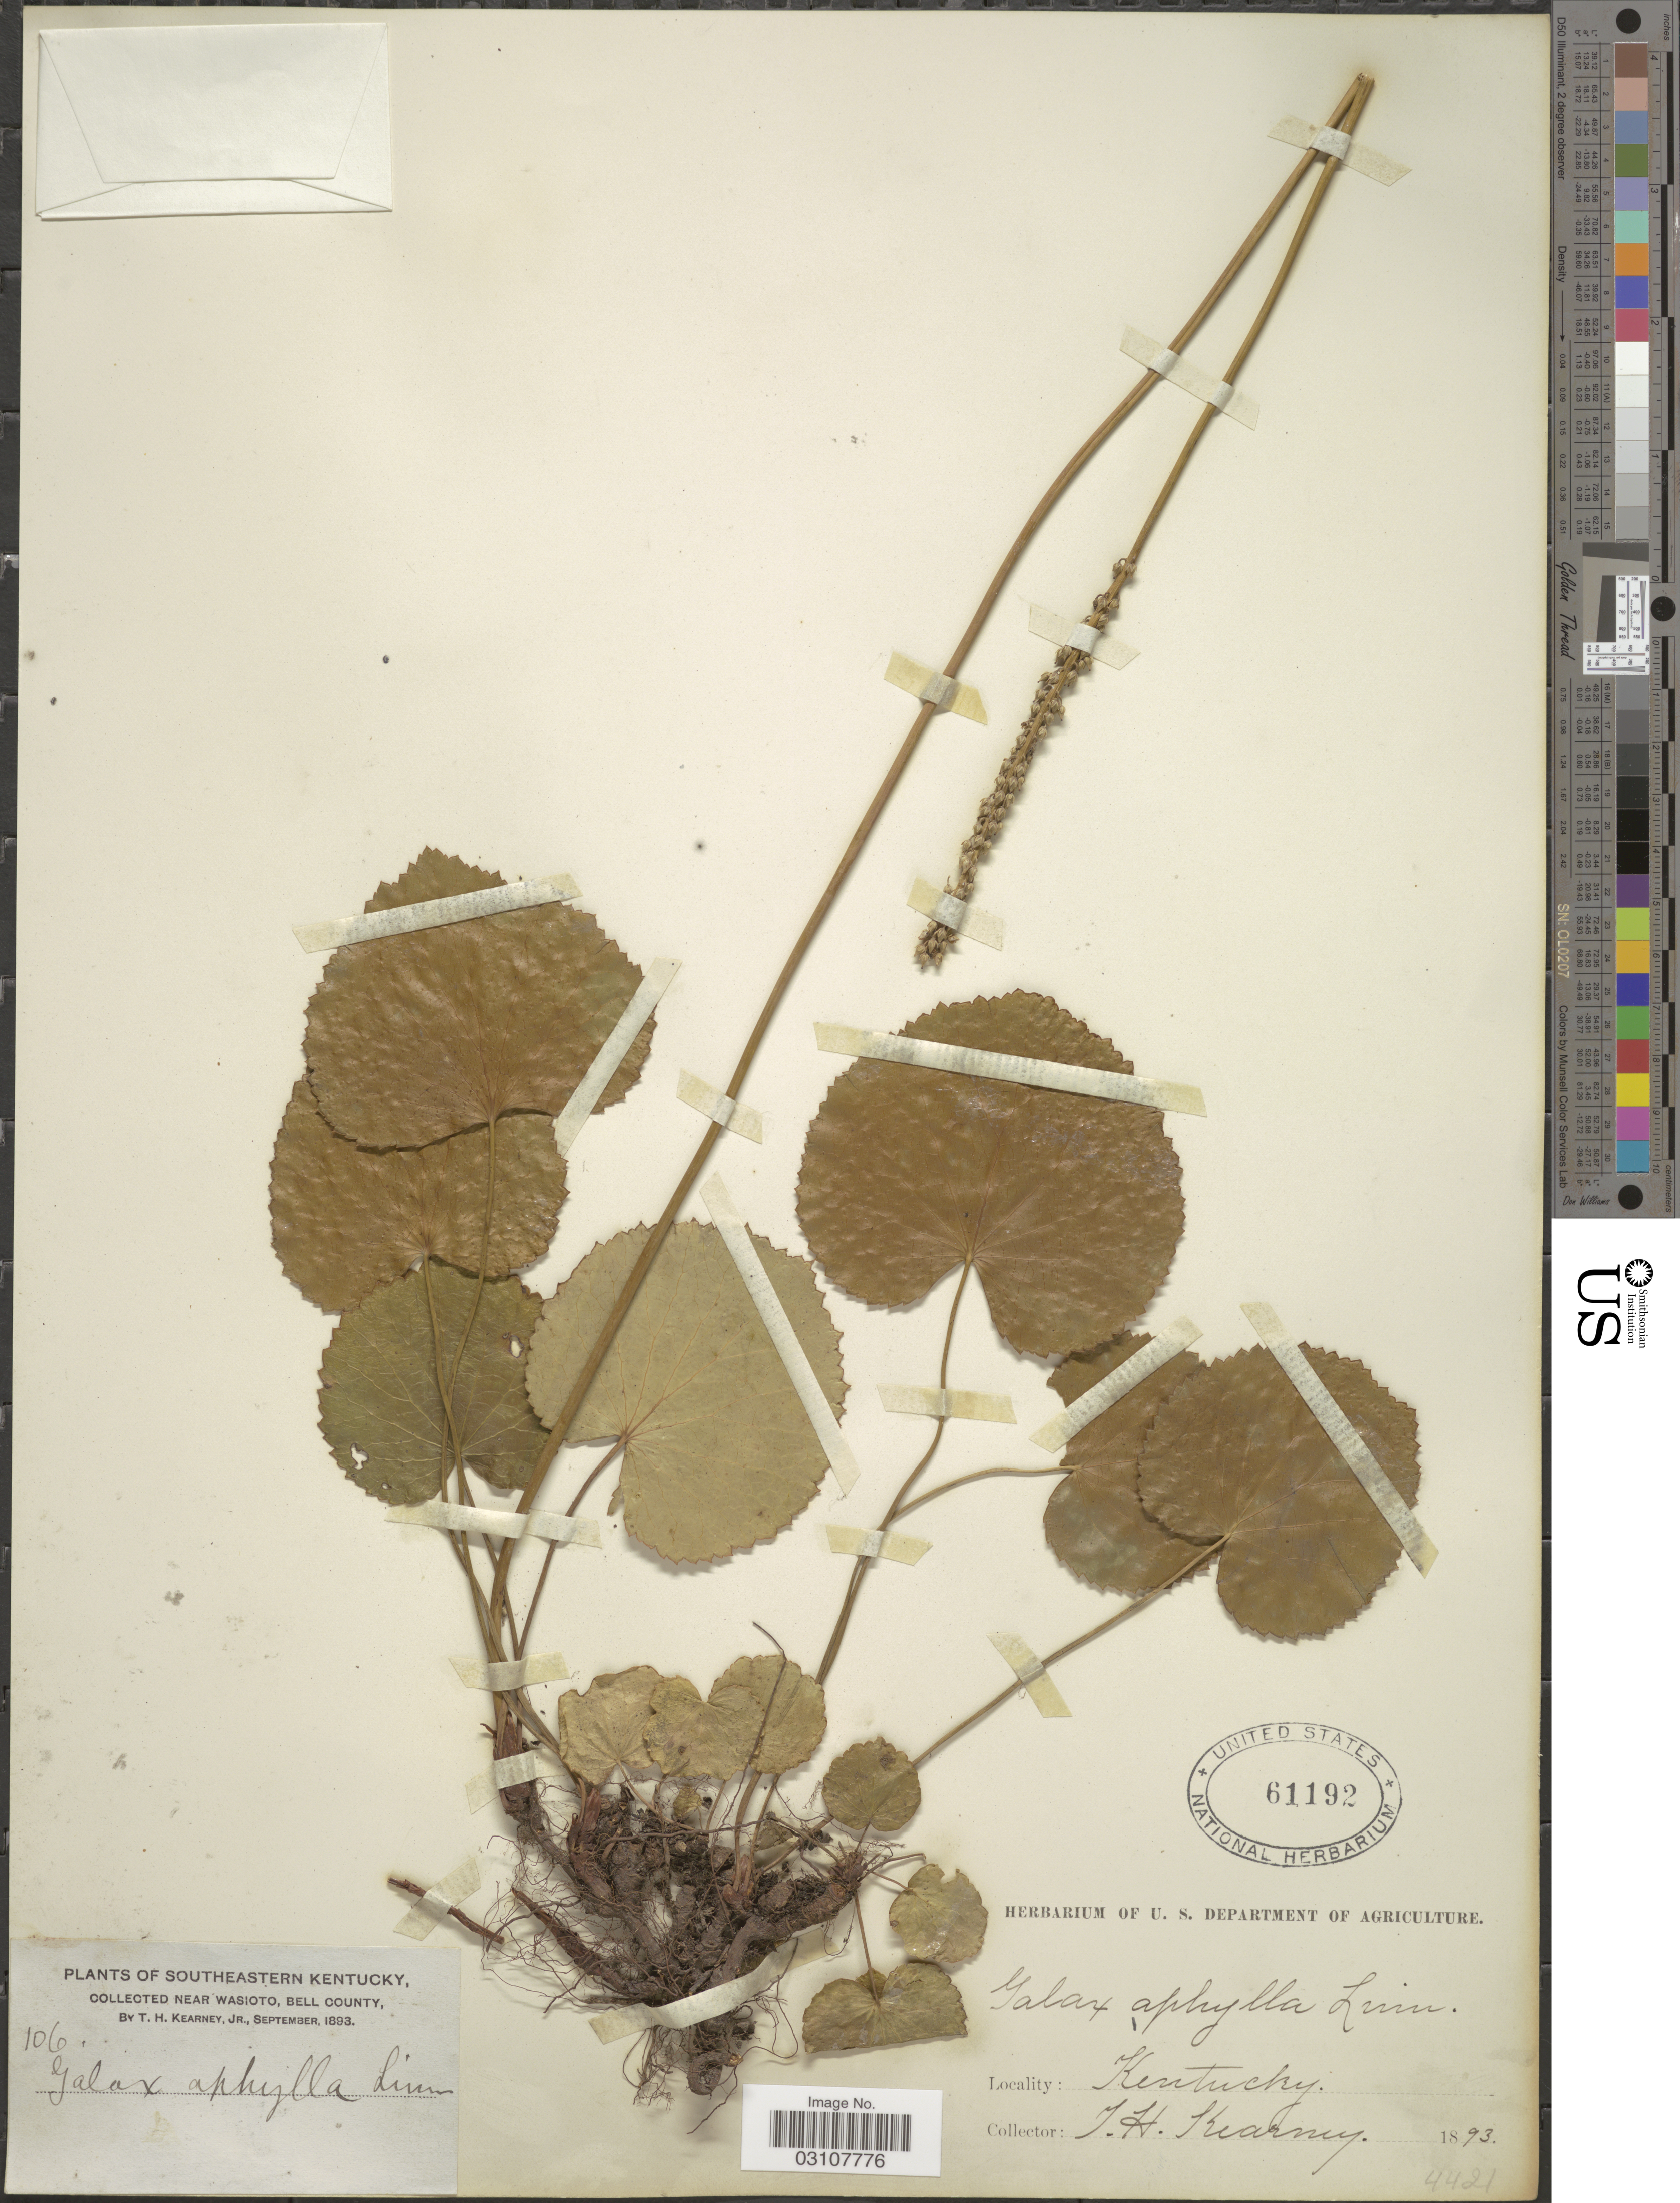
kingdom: Plantae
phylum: Tracheophyta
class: Magnoliopsida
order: Ericales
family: Diapensiaceae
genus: Galax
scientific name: Galax urceolata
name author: (Poir.) Brummitt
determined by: Gaynor, Michelle L., (FLAS), University of Florida (UNITED STATES)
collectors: T. H. Kearney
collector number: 106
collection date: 1893-09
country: United States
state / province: Kentucky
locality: Southeastern Kentucky. Near Wasioto, Bell County.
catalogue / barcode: US 61192